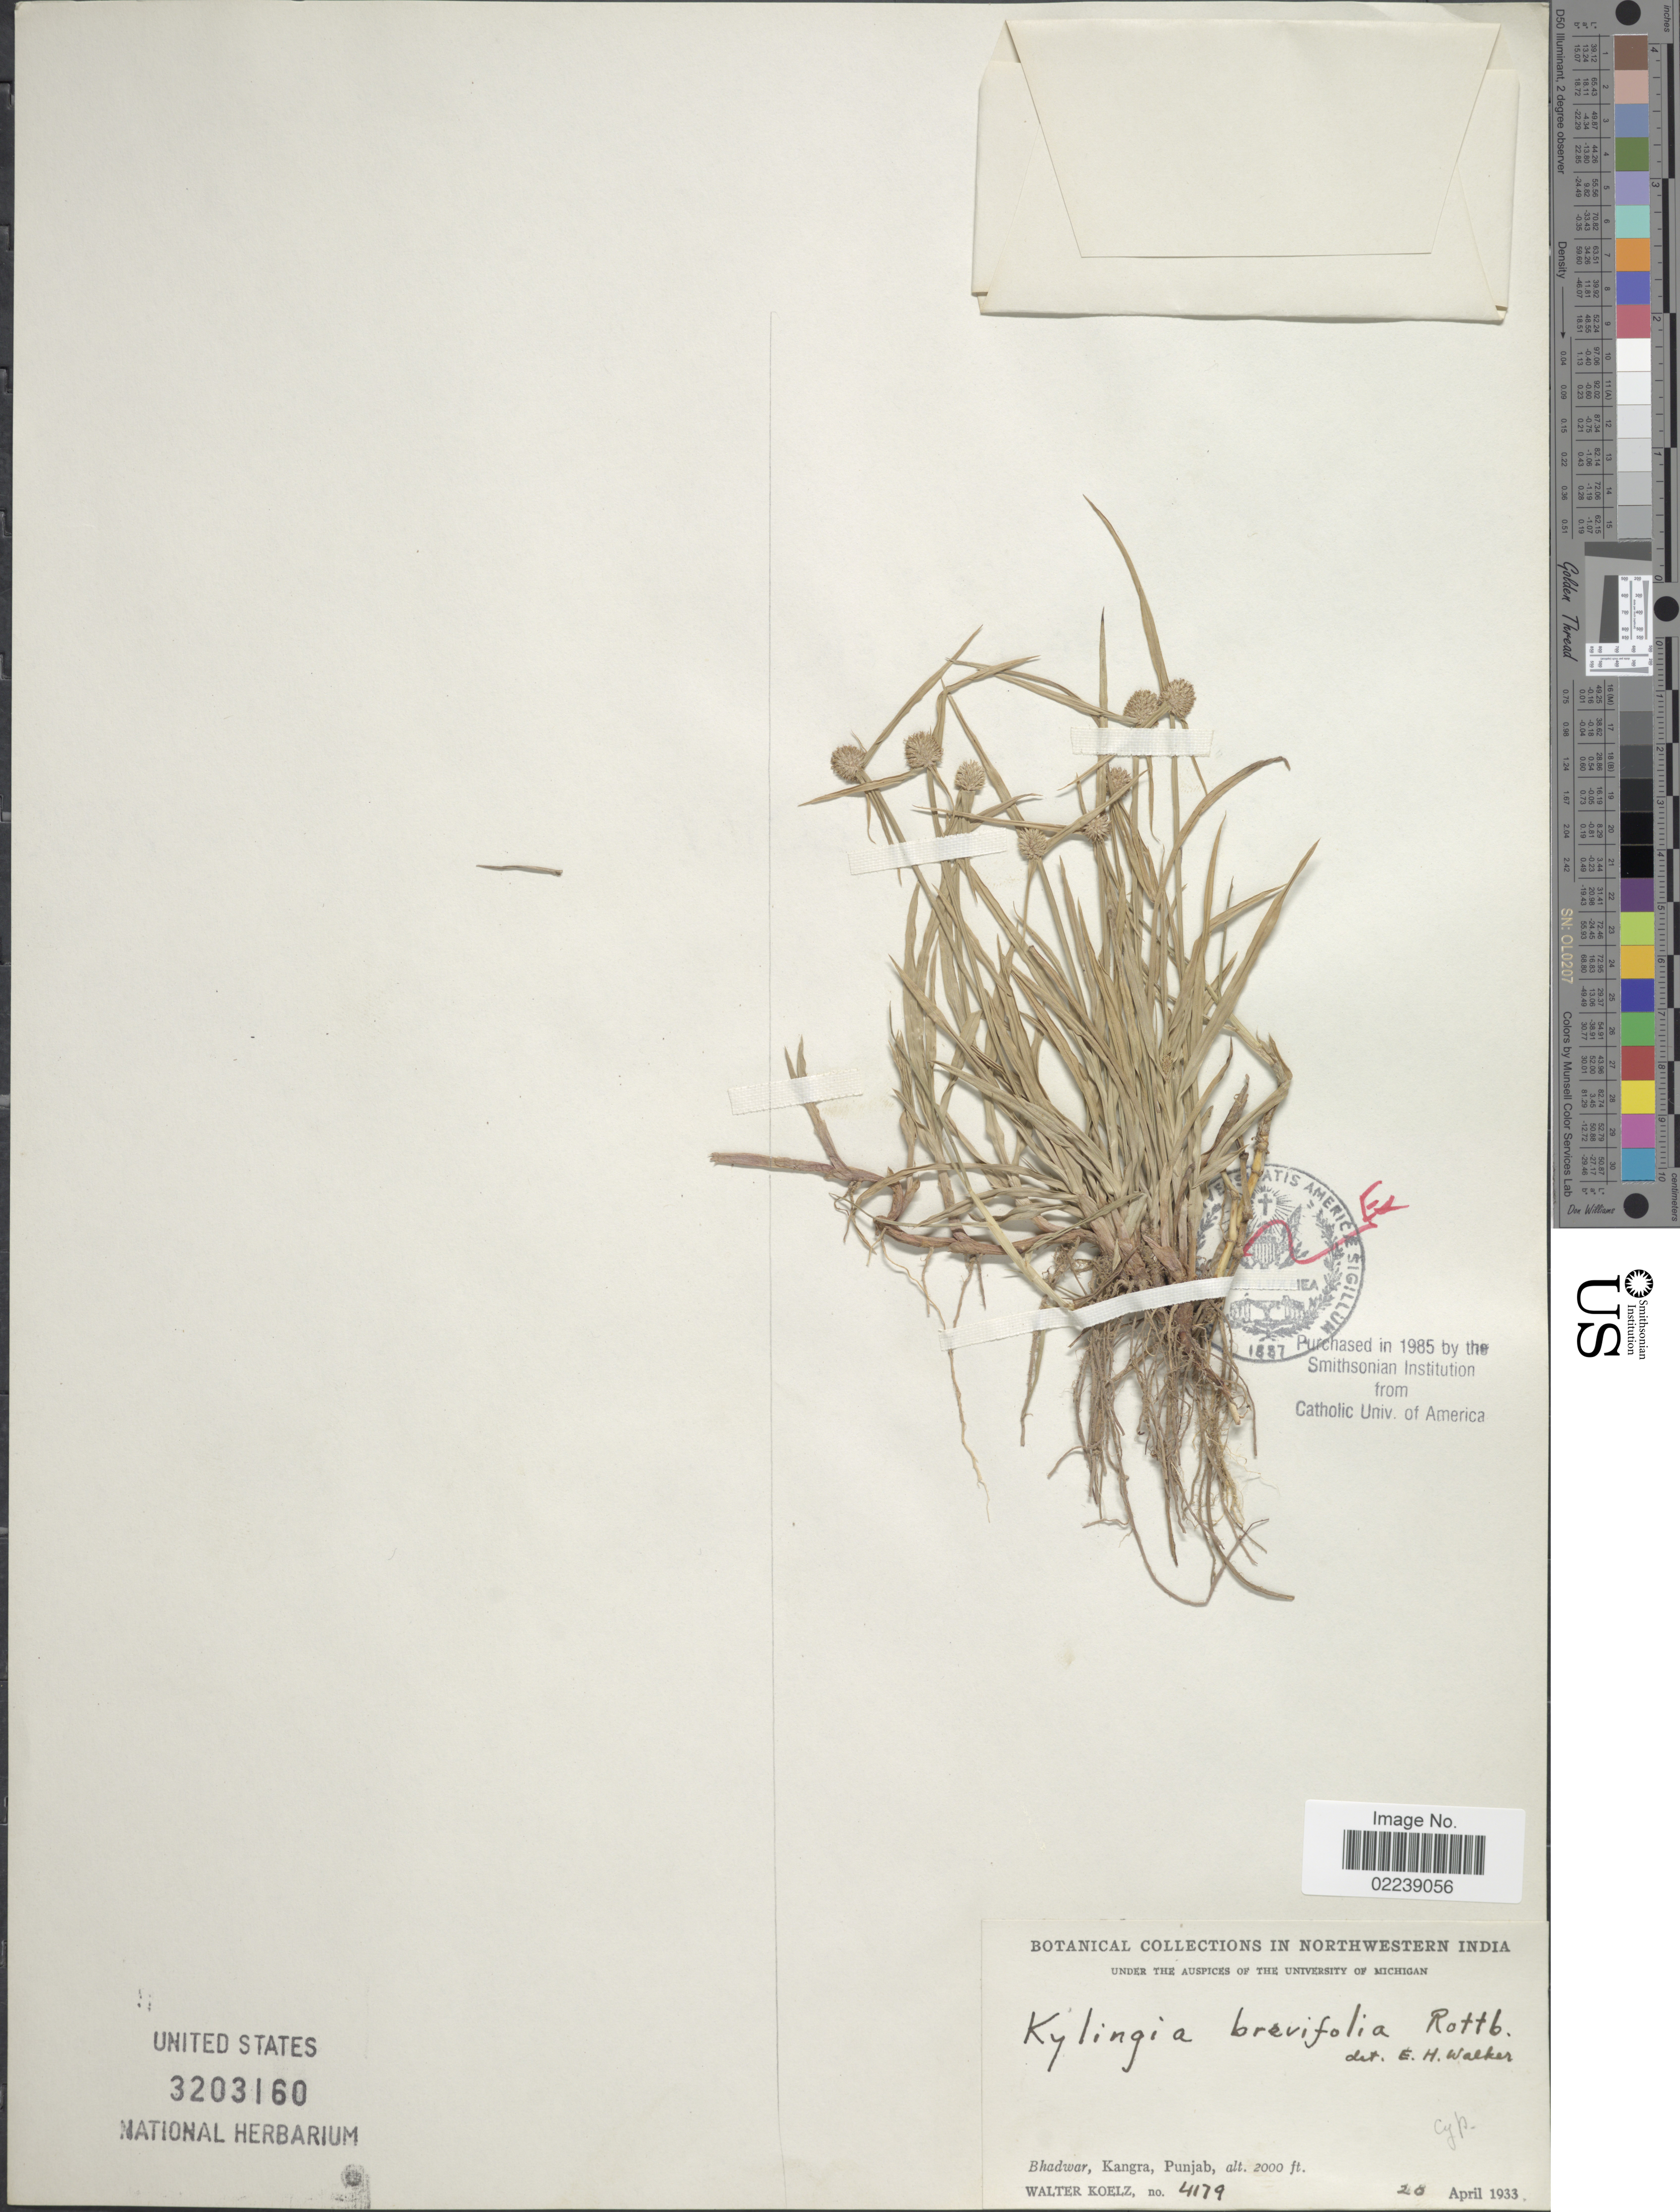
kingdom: Plantae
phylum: Tracheophyta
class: Liliopsida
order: Poales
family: Cyperaceae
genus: Cyperus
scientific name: Cyperus brevifolioides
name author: Thieret & Delahouss.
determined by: Strong, M. T., (US), Smithsonian Institution - National Museum of Natural History (UNITED STATES)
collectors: W. N. Koelz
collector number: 4179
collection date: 1933-04-28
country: India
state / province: Punjab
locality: Northwestern India, Bhadwar, Kangra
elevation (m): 610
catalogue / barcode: US 3203160